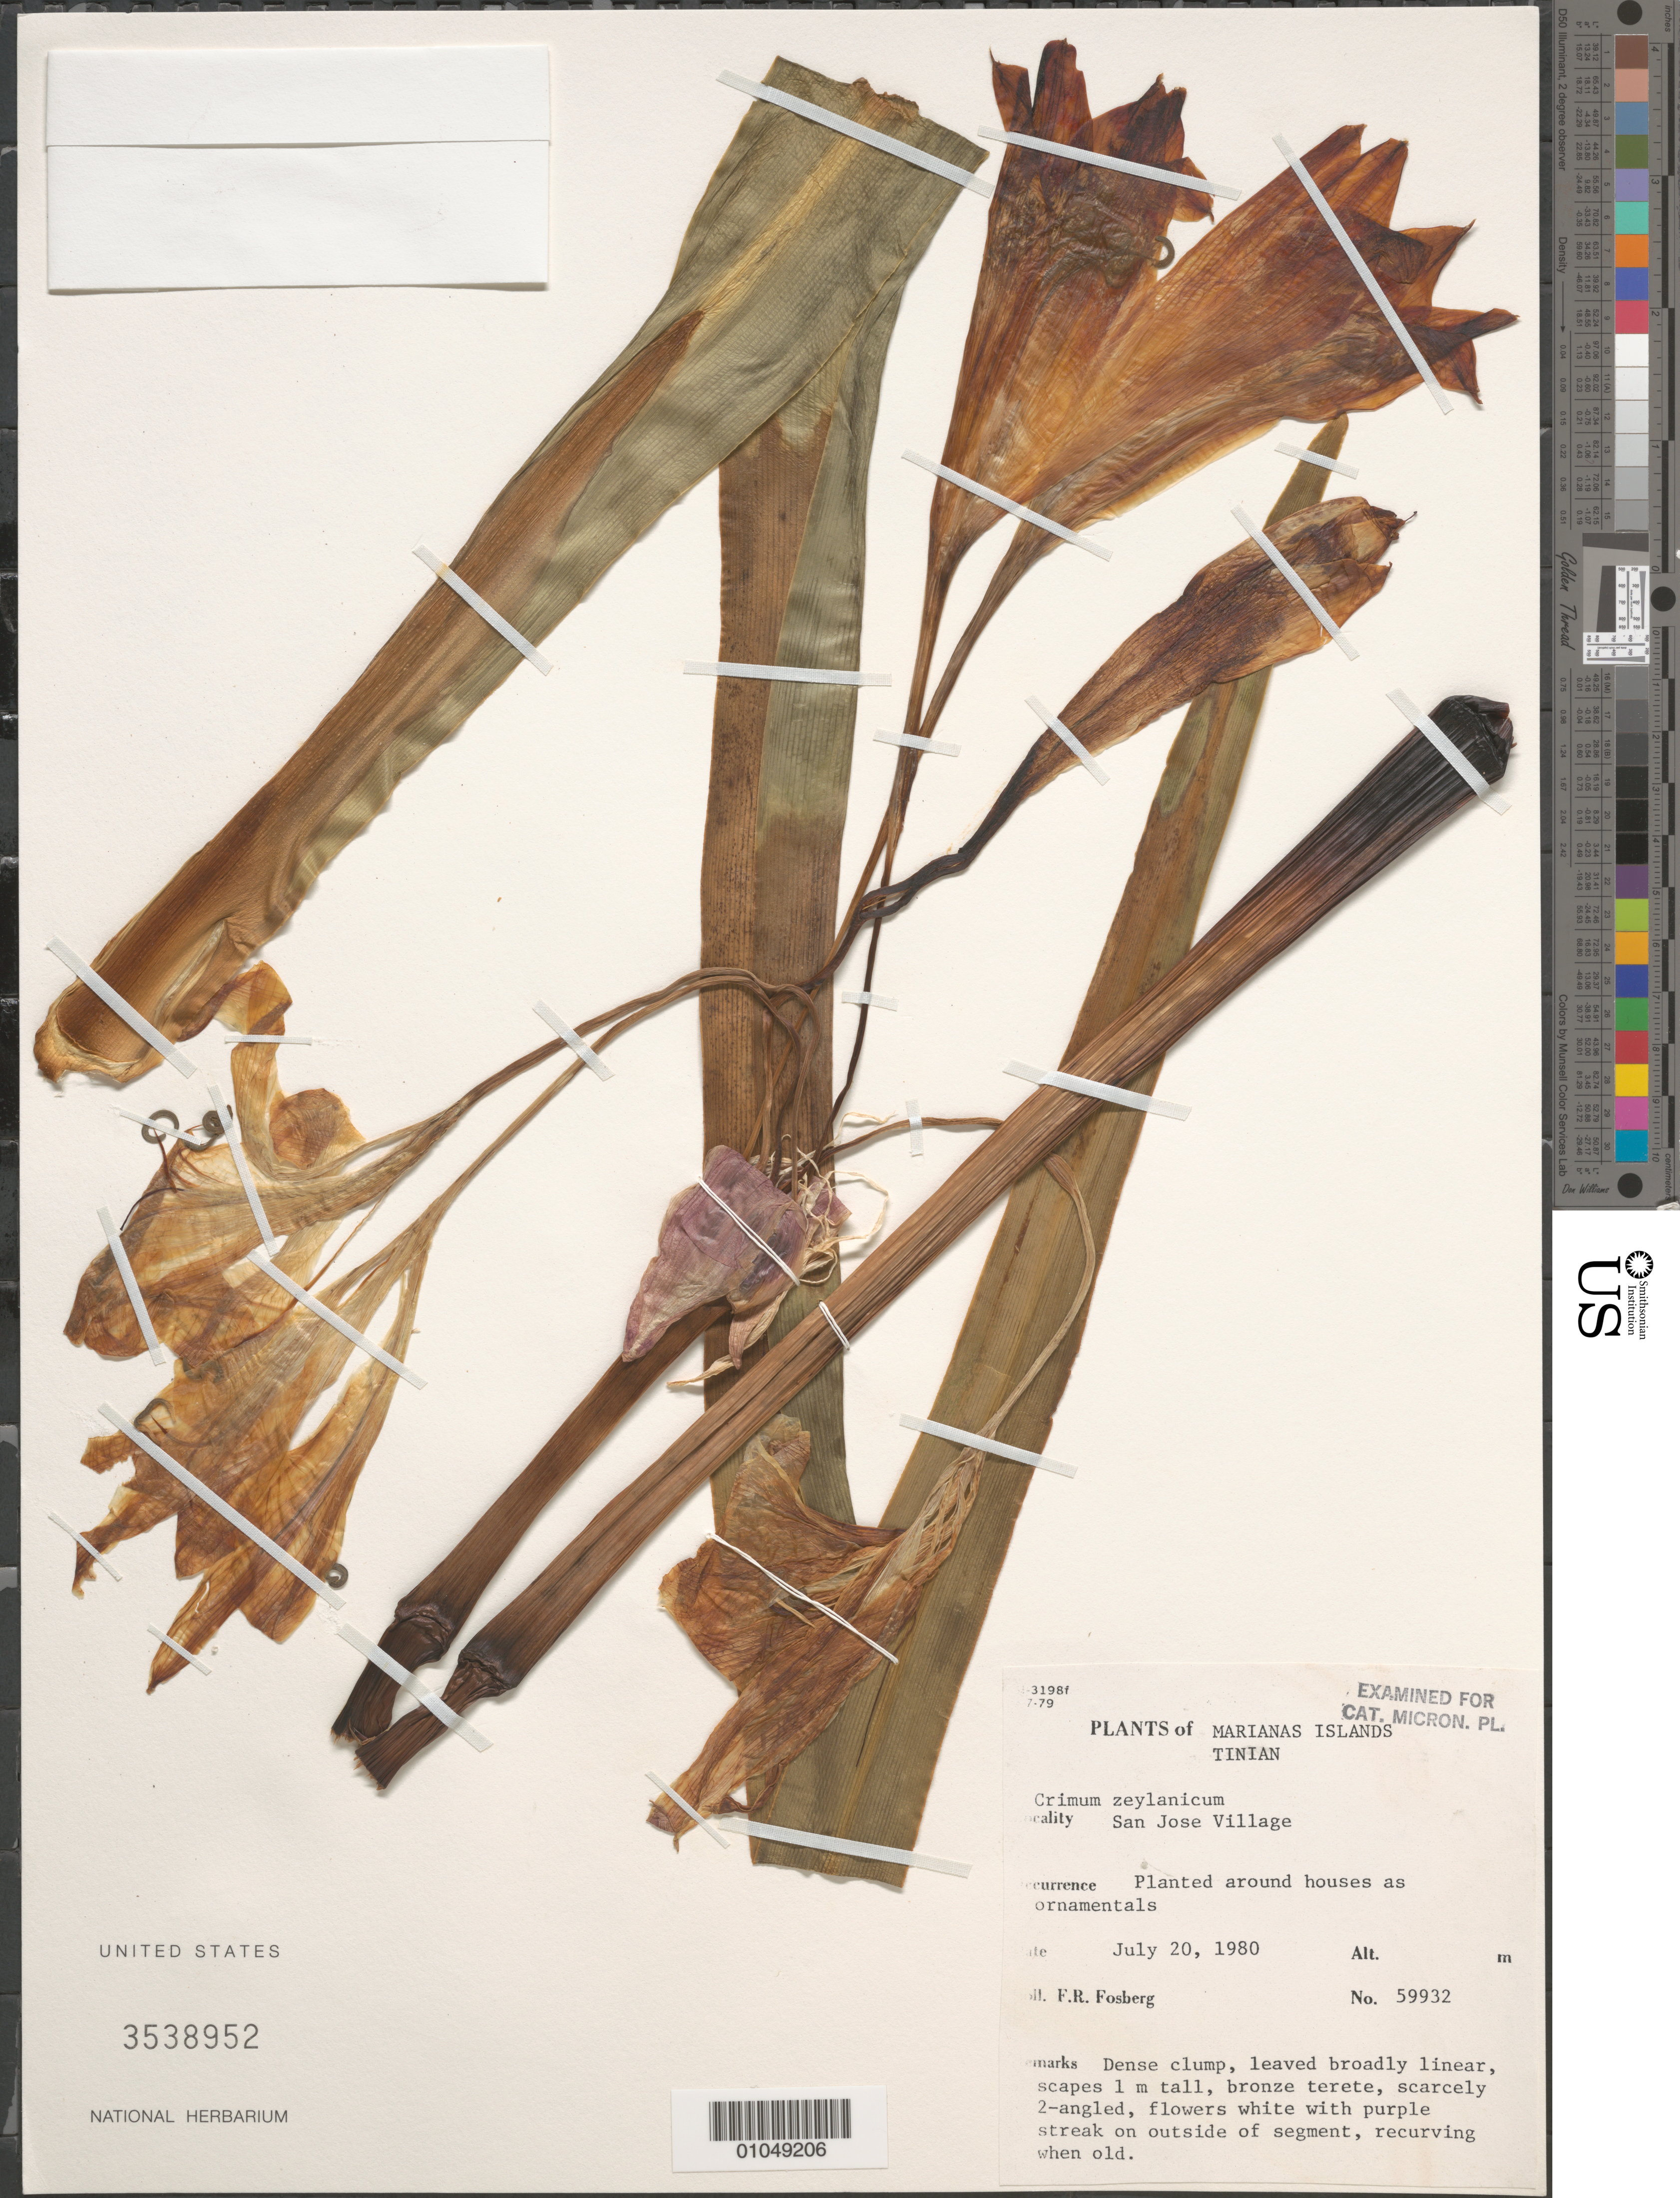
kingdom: Plantae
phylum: Tracheophyta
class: Liliopsida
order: Asparagales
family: Amaryllidaceae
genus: Crinum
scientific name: Crinum zeylanicum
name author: (L.) L.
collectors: F. R. Fosberg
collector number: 59932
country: Northern Mariana Islands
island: Tinian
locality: Tinian, San Jose village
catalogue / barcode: US 3538952